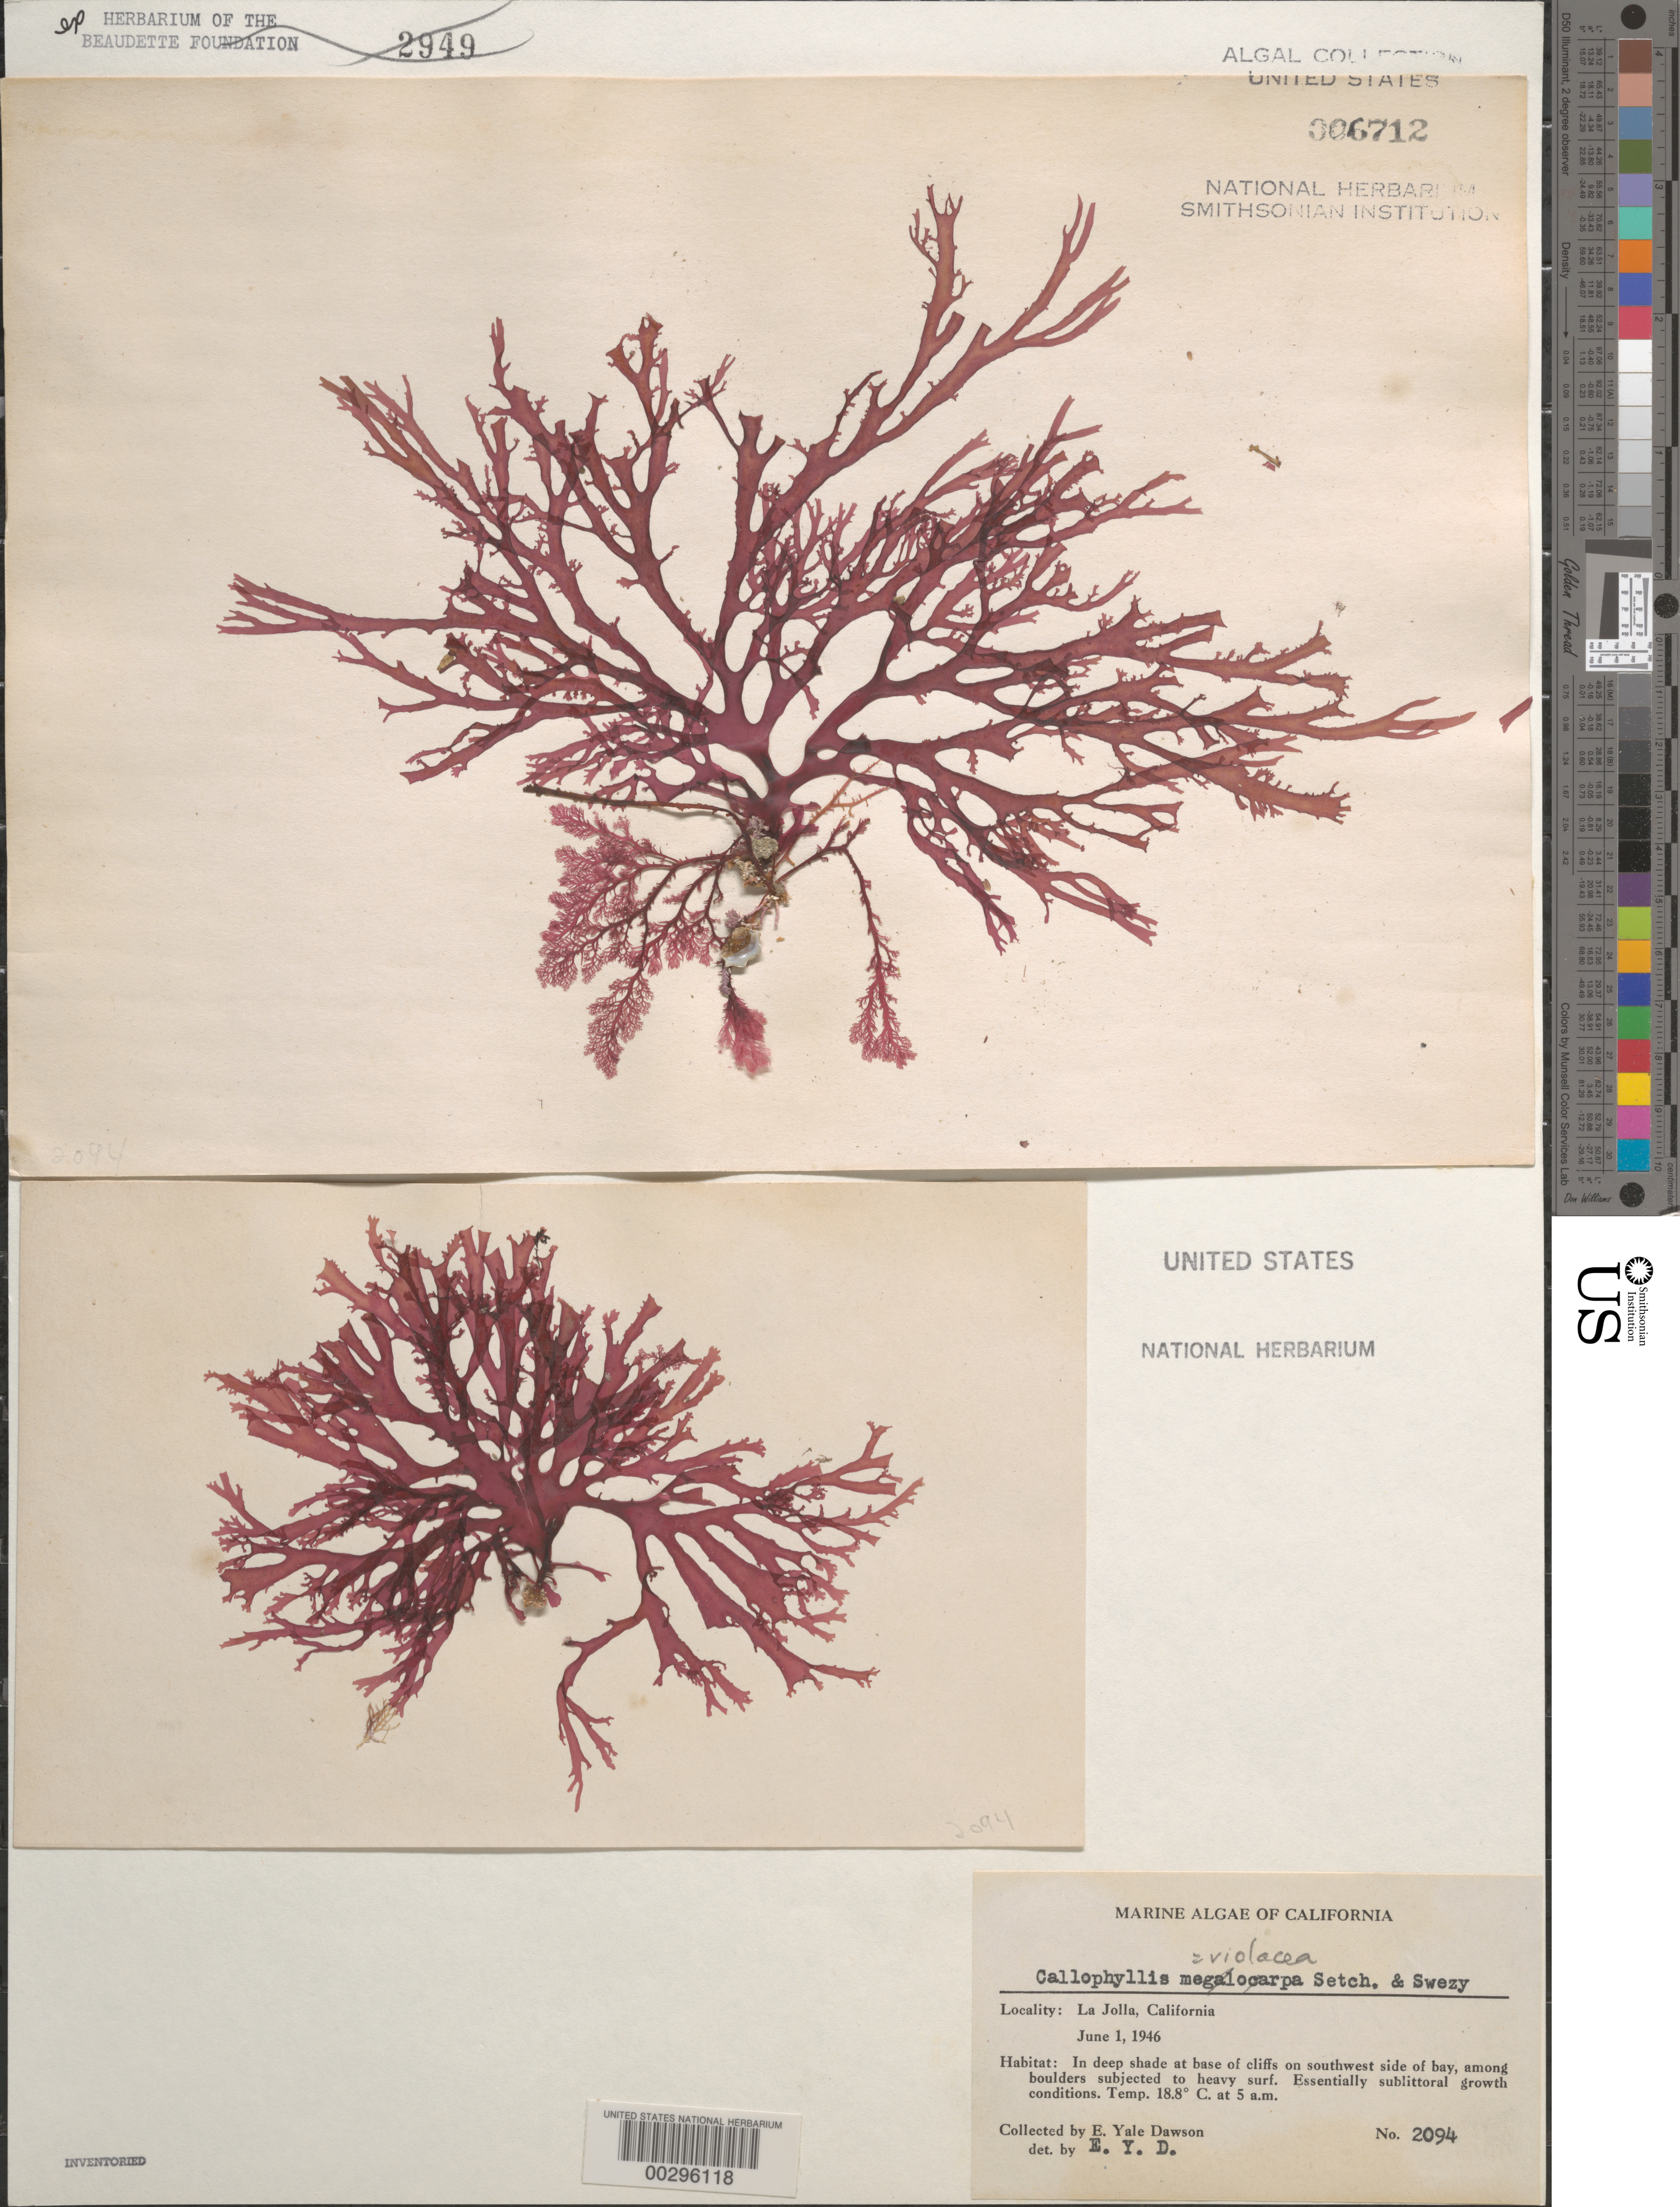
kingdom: Plantae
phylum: Rhodophyta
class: Florideophyceae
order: Gigartinales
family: Kallymeniaceae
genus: Callophyllis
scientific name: Callophyllis violacea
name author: J. Agardh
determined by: Dawson, E. Y.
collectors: E. Y. Dawson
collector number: EYD 2094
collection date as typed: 01 Jun 1946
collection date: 1946-06-01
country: United States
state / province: California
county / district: San Diego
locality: La Jolla, southwest La Jolla Bay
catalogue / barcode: US 6712